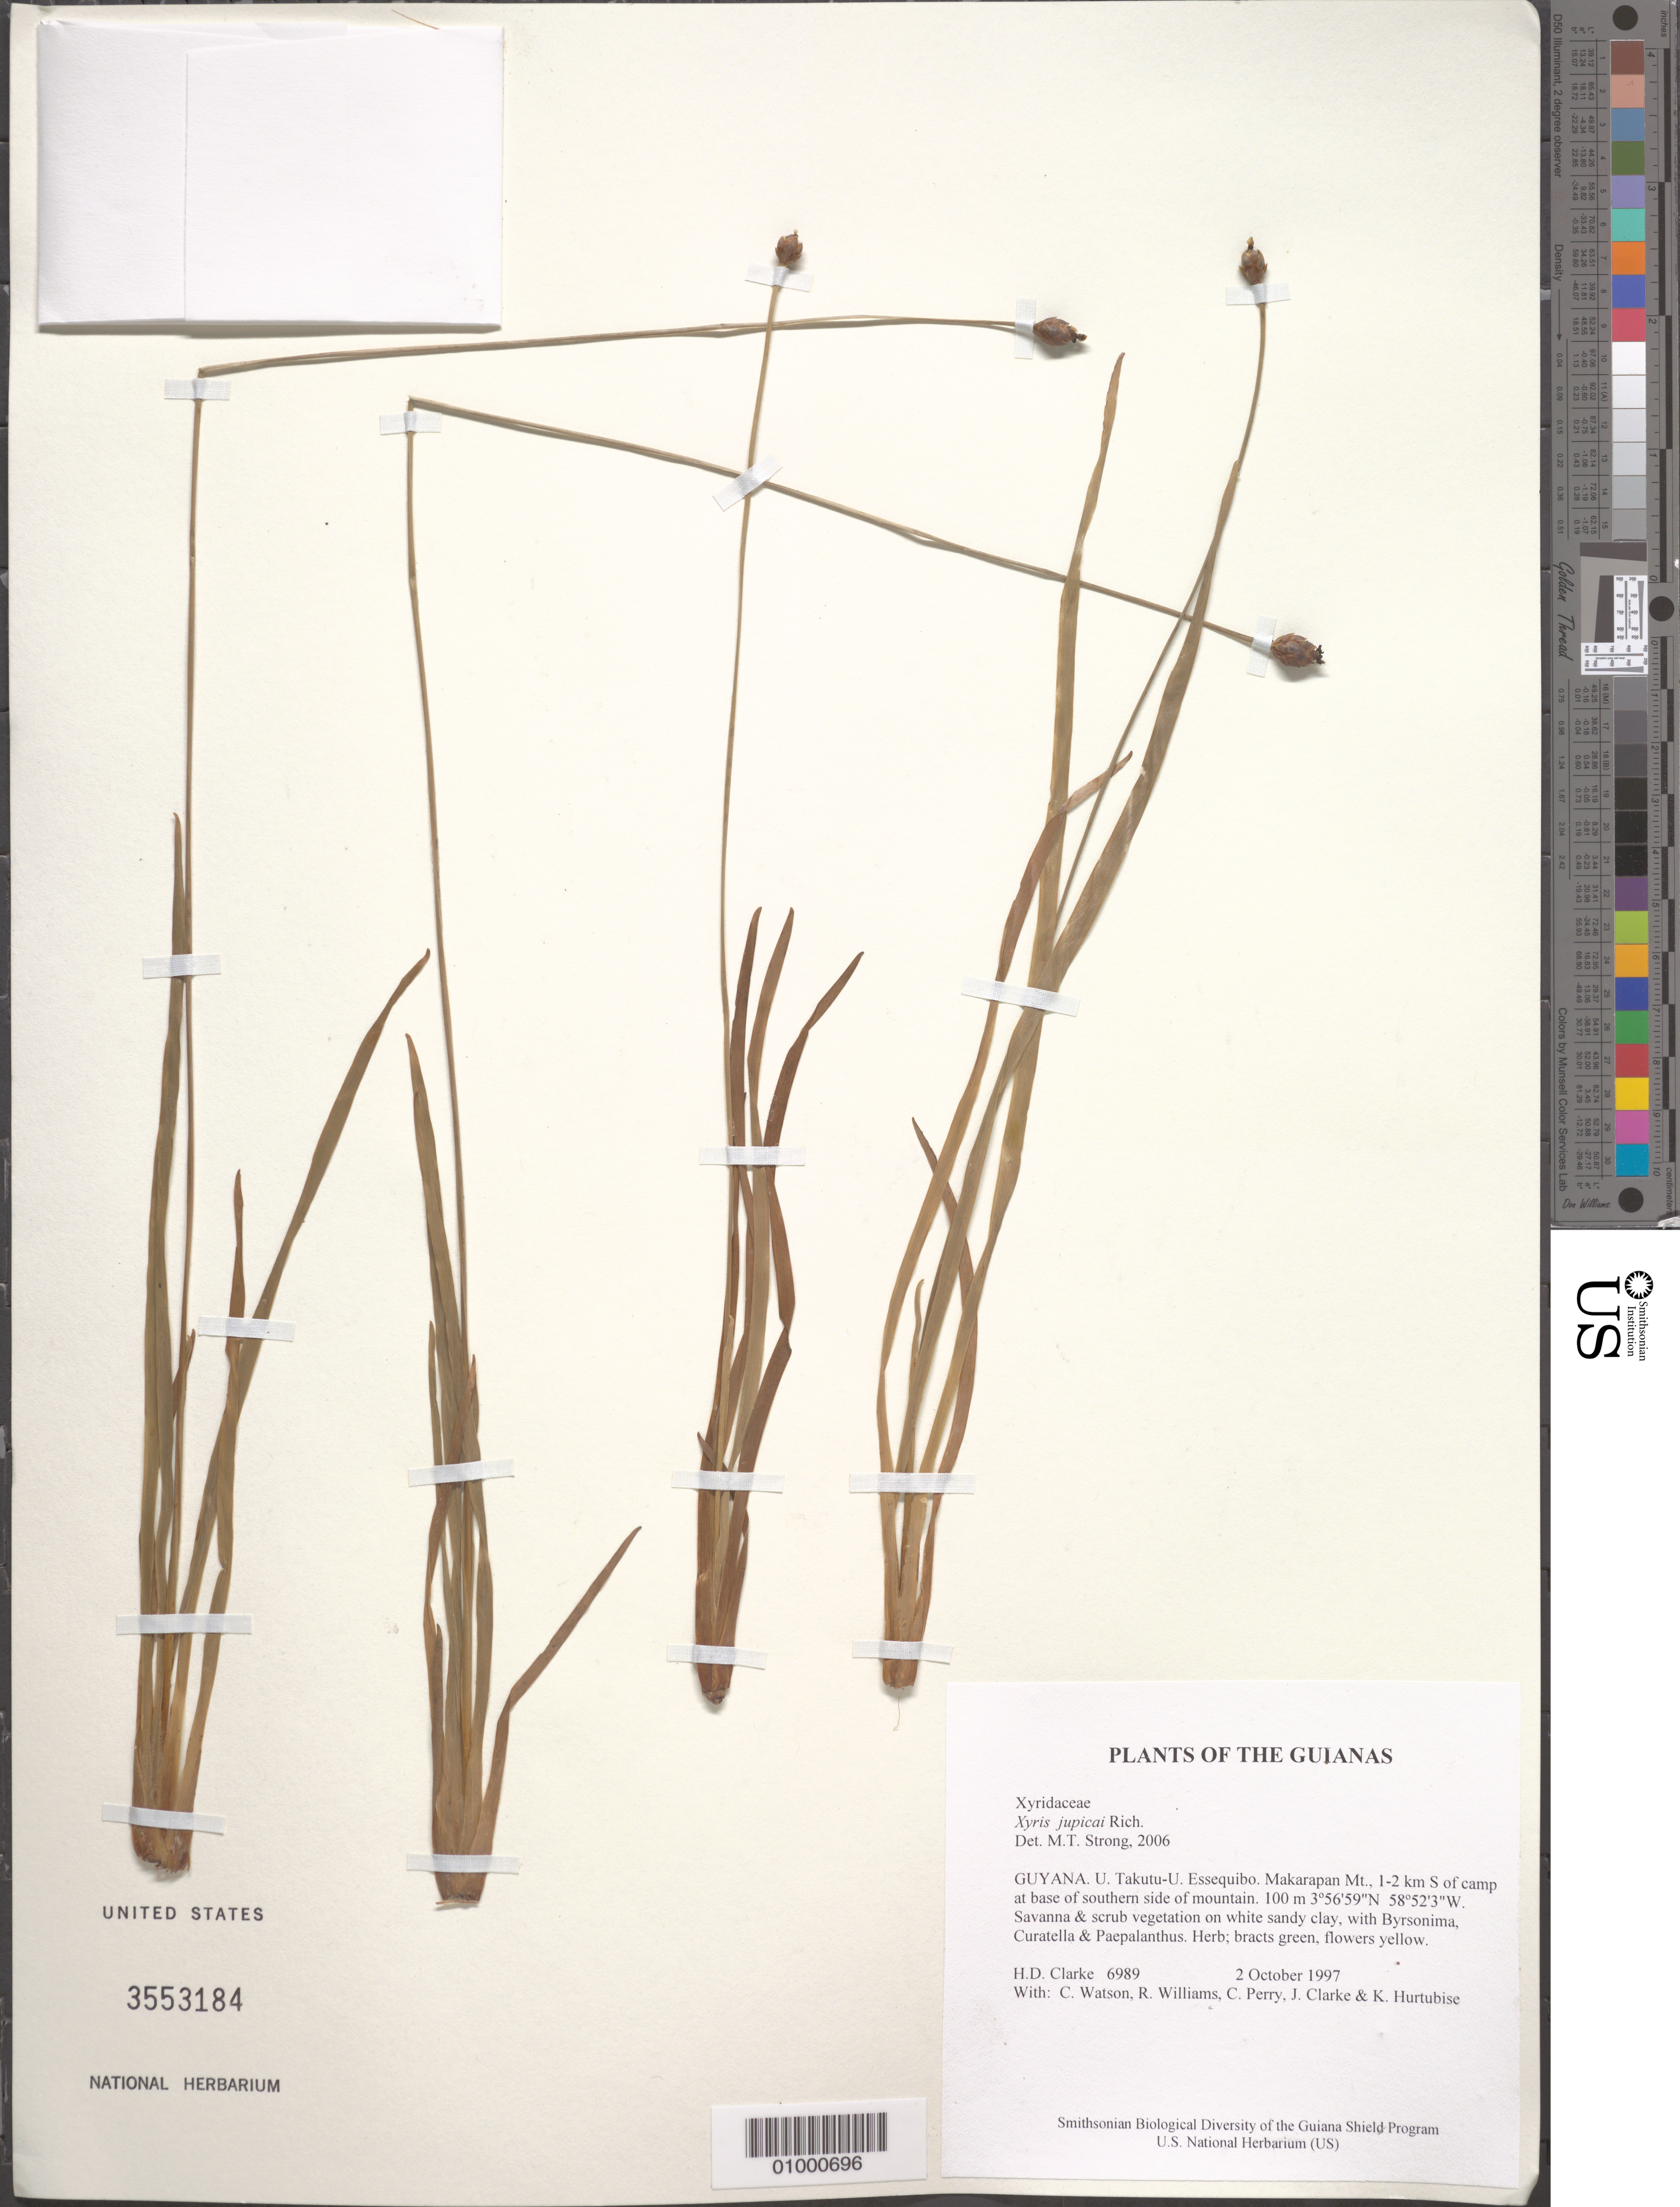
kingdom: Plantae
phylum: Tracheophyta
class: Liliopsida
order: Poales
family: Xyridaceae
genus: Xyris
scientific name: Xyris jupicai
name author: Rich.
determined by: Strong, M. T., (US), Smithsonian Institution - National Museum of Natural History (UNITED STATES)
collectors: H. D. Clarke, C. Watson, R. Williams, C. Perry, J. Clarke & K. Hurtubise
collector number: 6989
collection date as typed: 2 October 1997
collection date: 1997-10-02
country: Guyana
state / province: U. Takutu-U. Essequibo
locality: Makarapan Mt., 1-2 km S of camp at base of southern side of mountain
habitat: Savanna & scrub vegetation on white sandy clay, with Byrsonima, Curatella & Paepalanthus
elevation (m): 100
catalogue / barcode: US 3553184